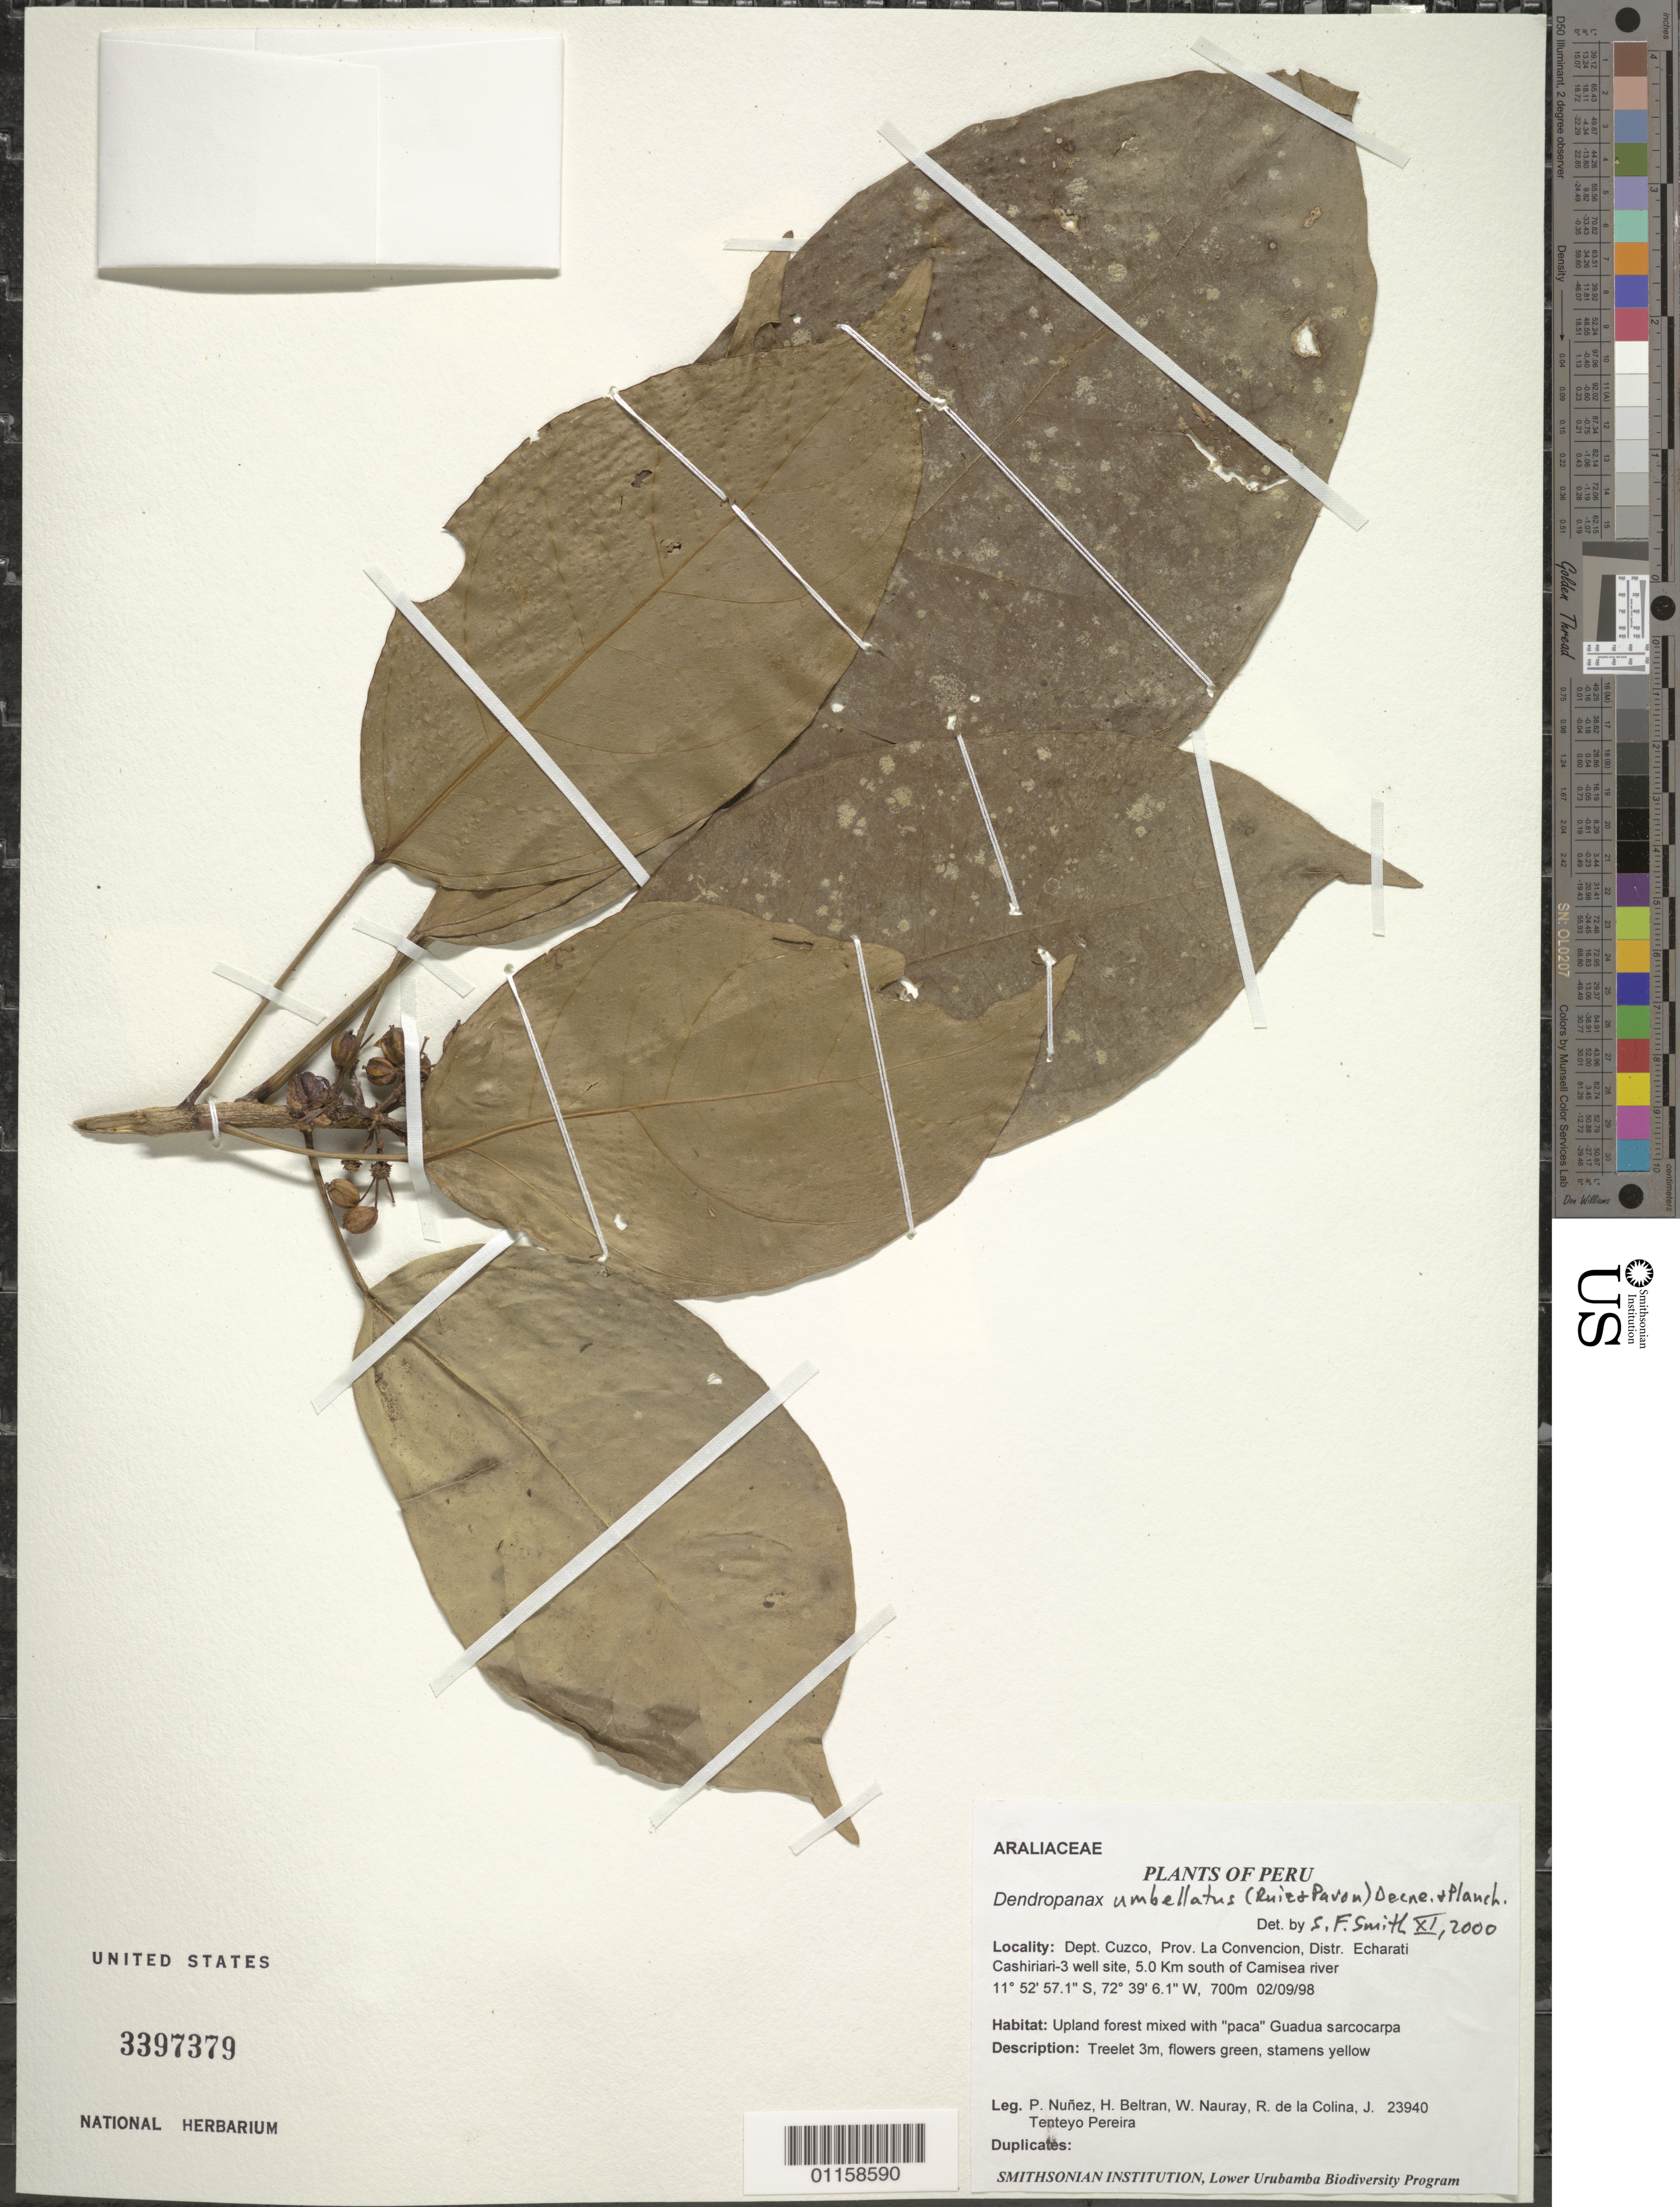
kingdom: Plantae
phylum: Tracheophyta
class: Magnoliopsida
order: Apiales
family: Araliaceae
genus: Dendropanax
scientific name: Dendropanax umbellatus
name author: (Ruiz & Pav.) J.F. Macbr.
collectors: P. Nuñez V., H. Beltrán, W. Nauray, R. Colina & J. T. Pereira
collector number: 23940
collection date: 1998-02-09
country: Peru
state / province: Cusco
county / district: La Convención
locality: Prov La Convencion.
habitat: Treelet, in upland forest.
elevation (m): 700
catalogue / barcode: US 3397379